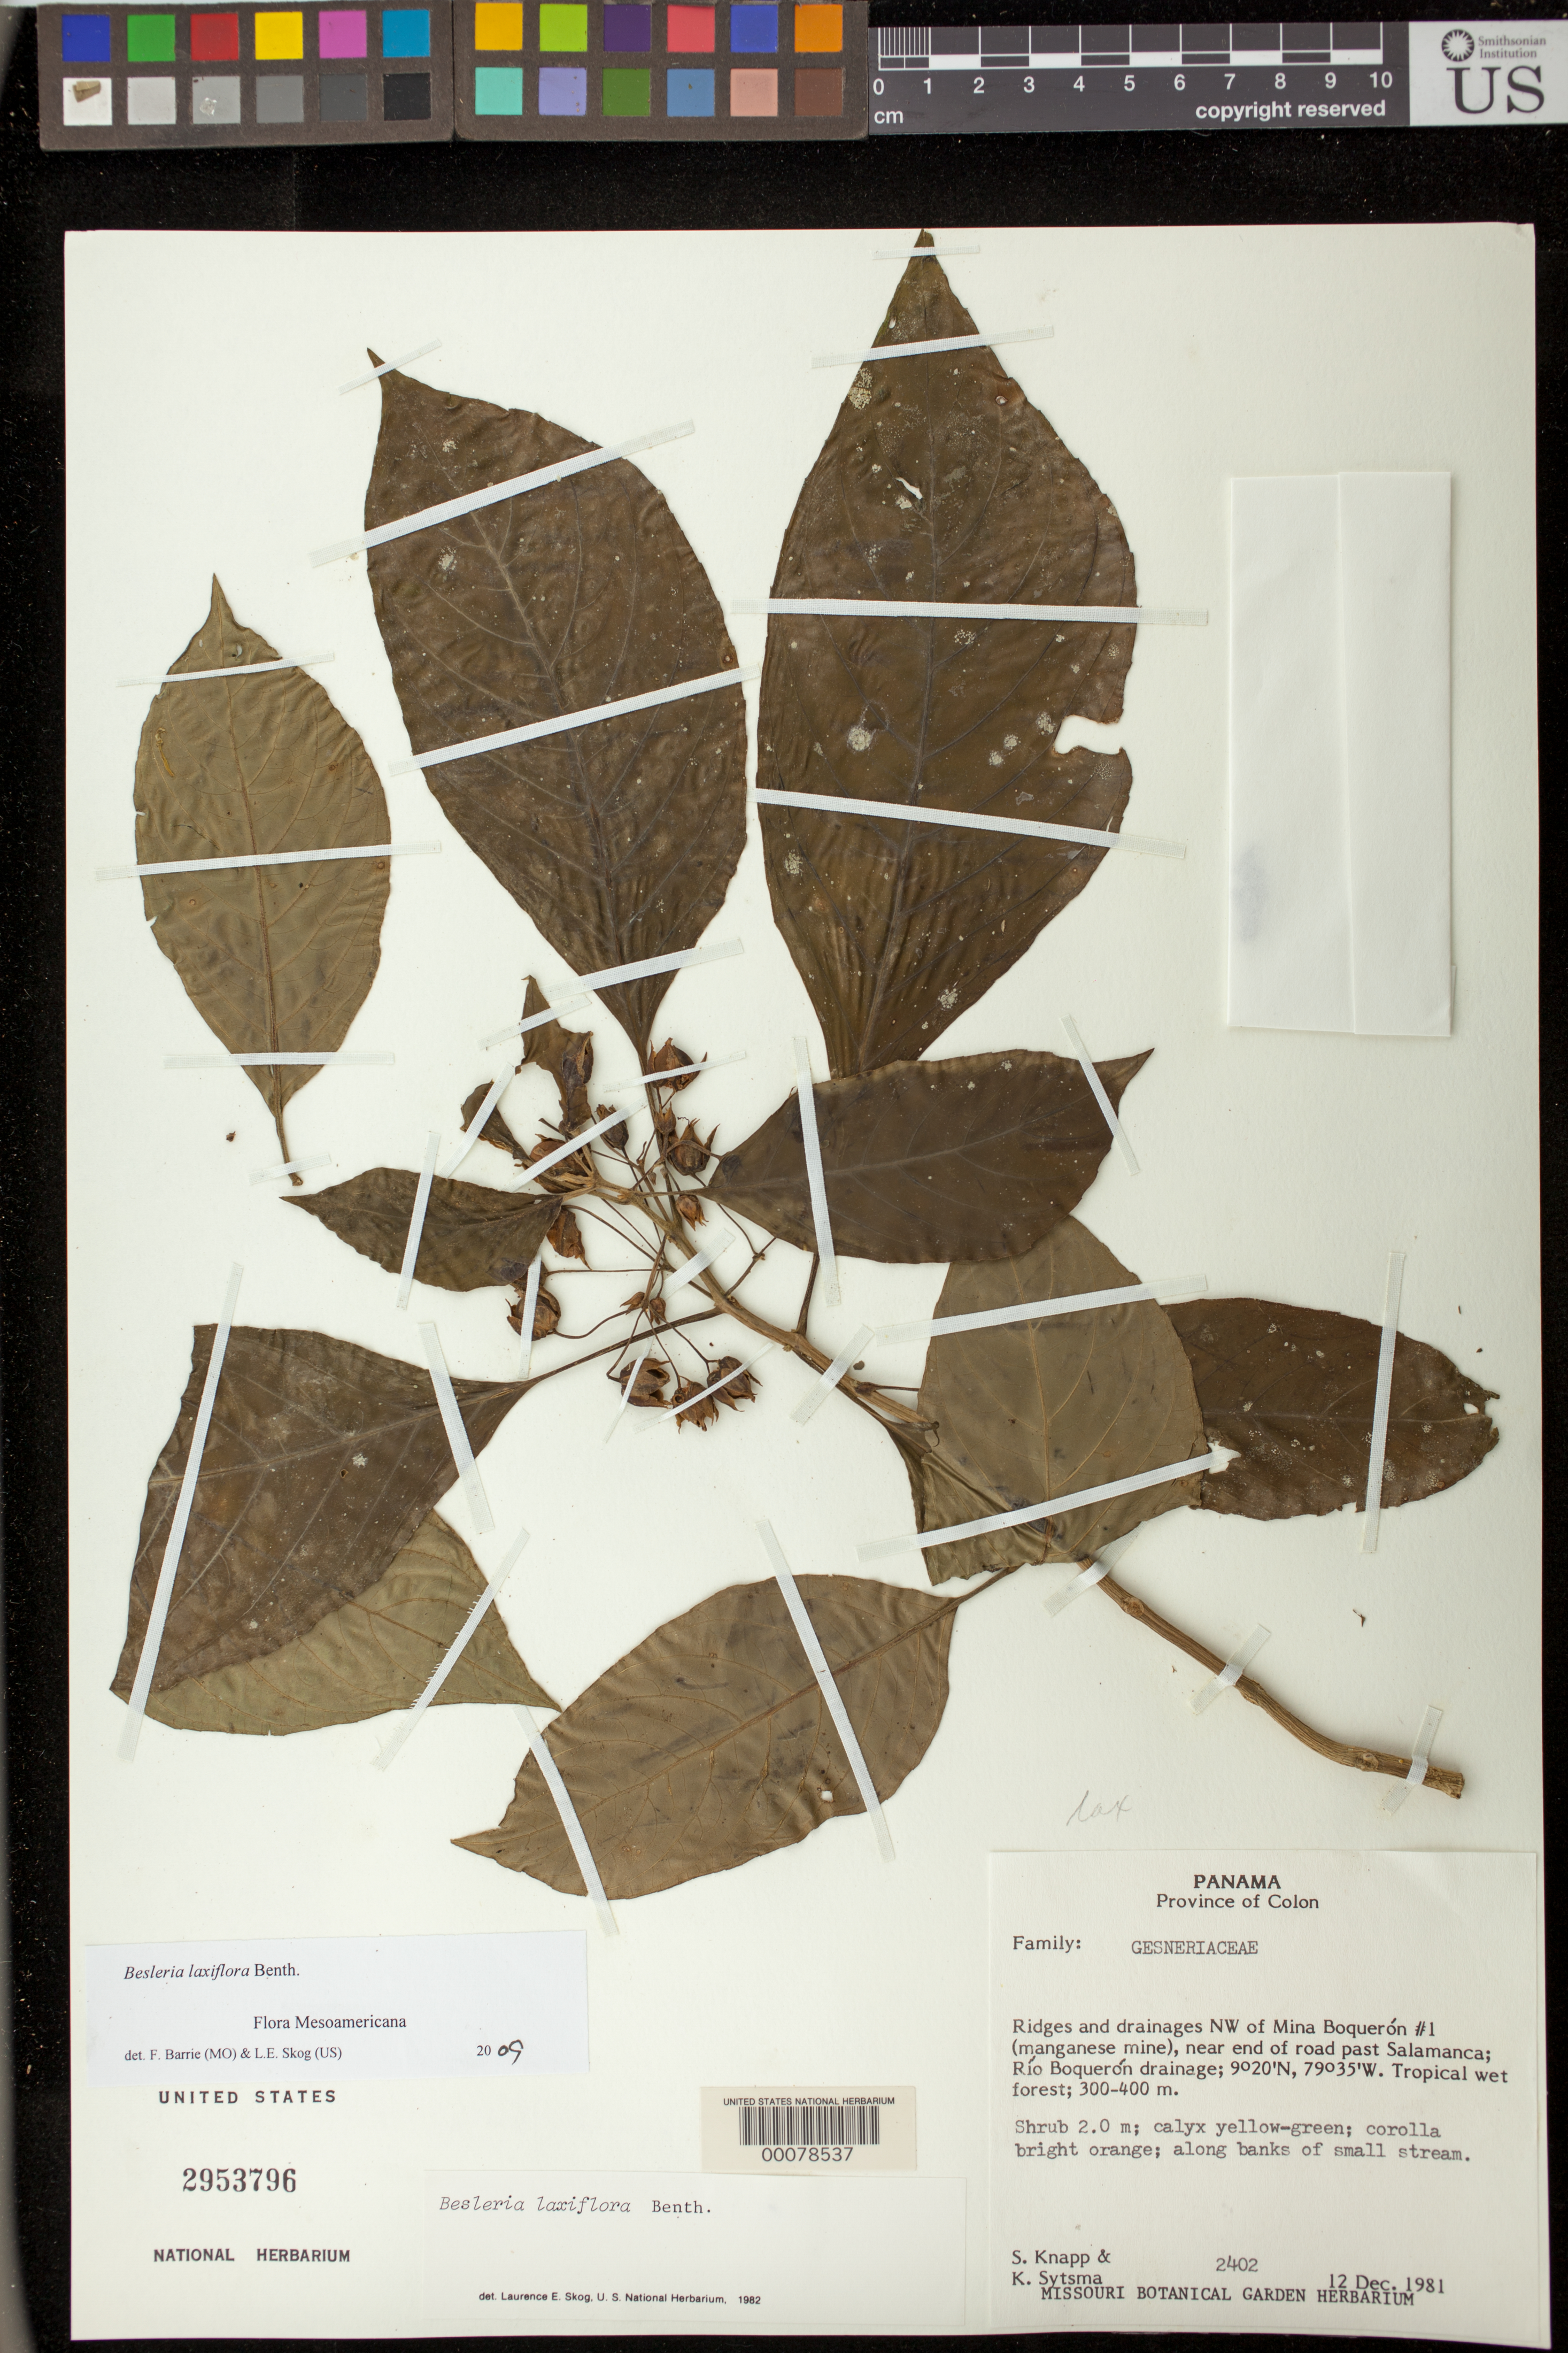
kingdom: Plantae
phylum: Tracheophyta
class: Magnoliopsida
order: Lamiales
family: Gesneriaceae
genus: Besleria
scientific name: Besleria laxiflora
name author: Benth.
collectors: S. Knapp & K. J. Sytsma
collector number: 2402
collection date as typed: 12 Dec 1981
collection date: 1981-12-12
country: Panama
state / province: Colón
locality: Ridges and drainages NW of Mina Boqueron #1 (manganese mine), near end of road past Salamanca, Rio Boqueron drainage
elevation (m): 300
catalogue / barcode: US 2953796